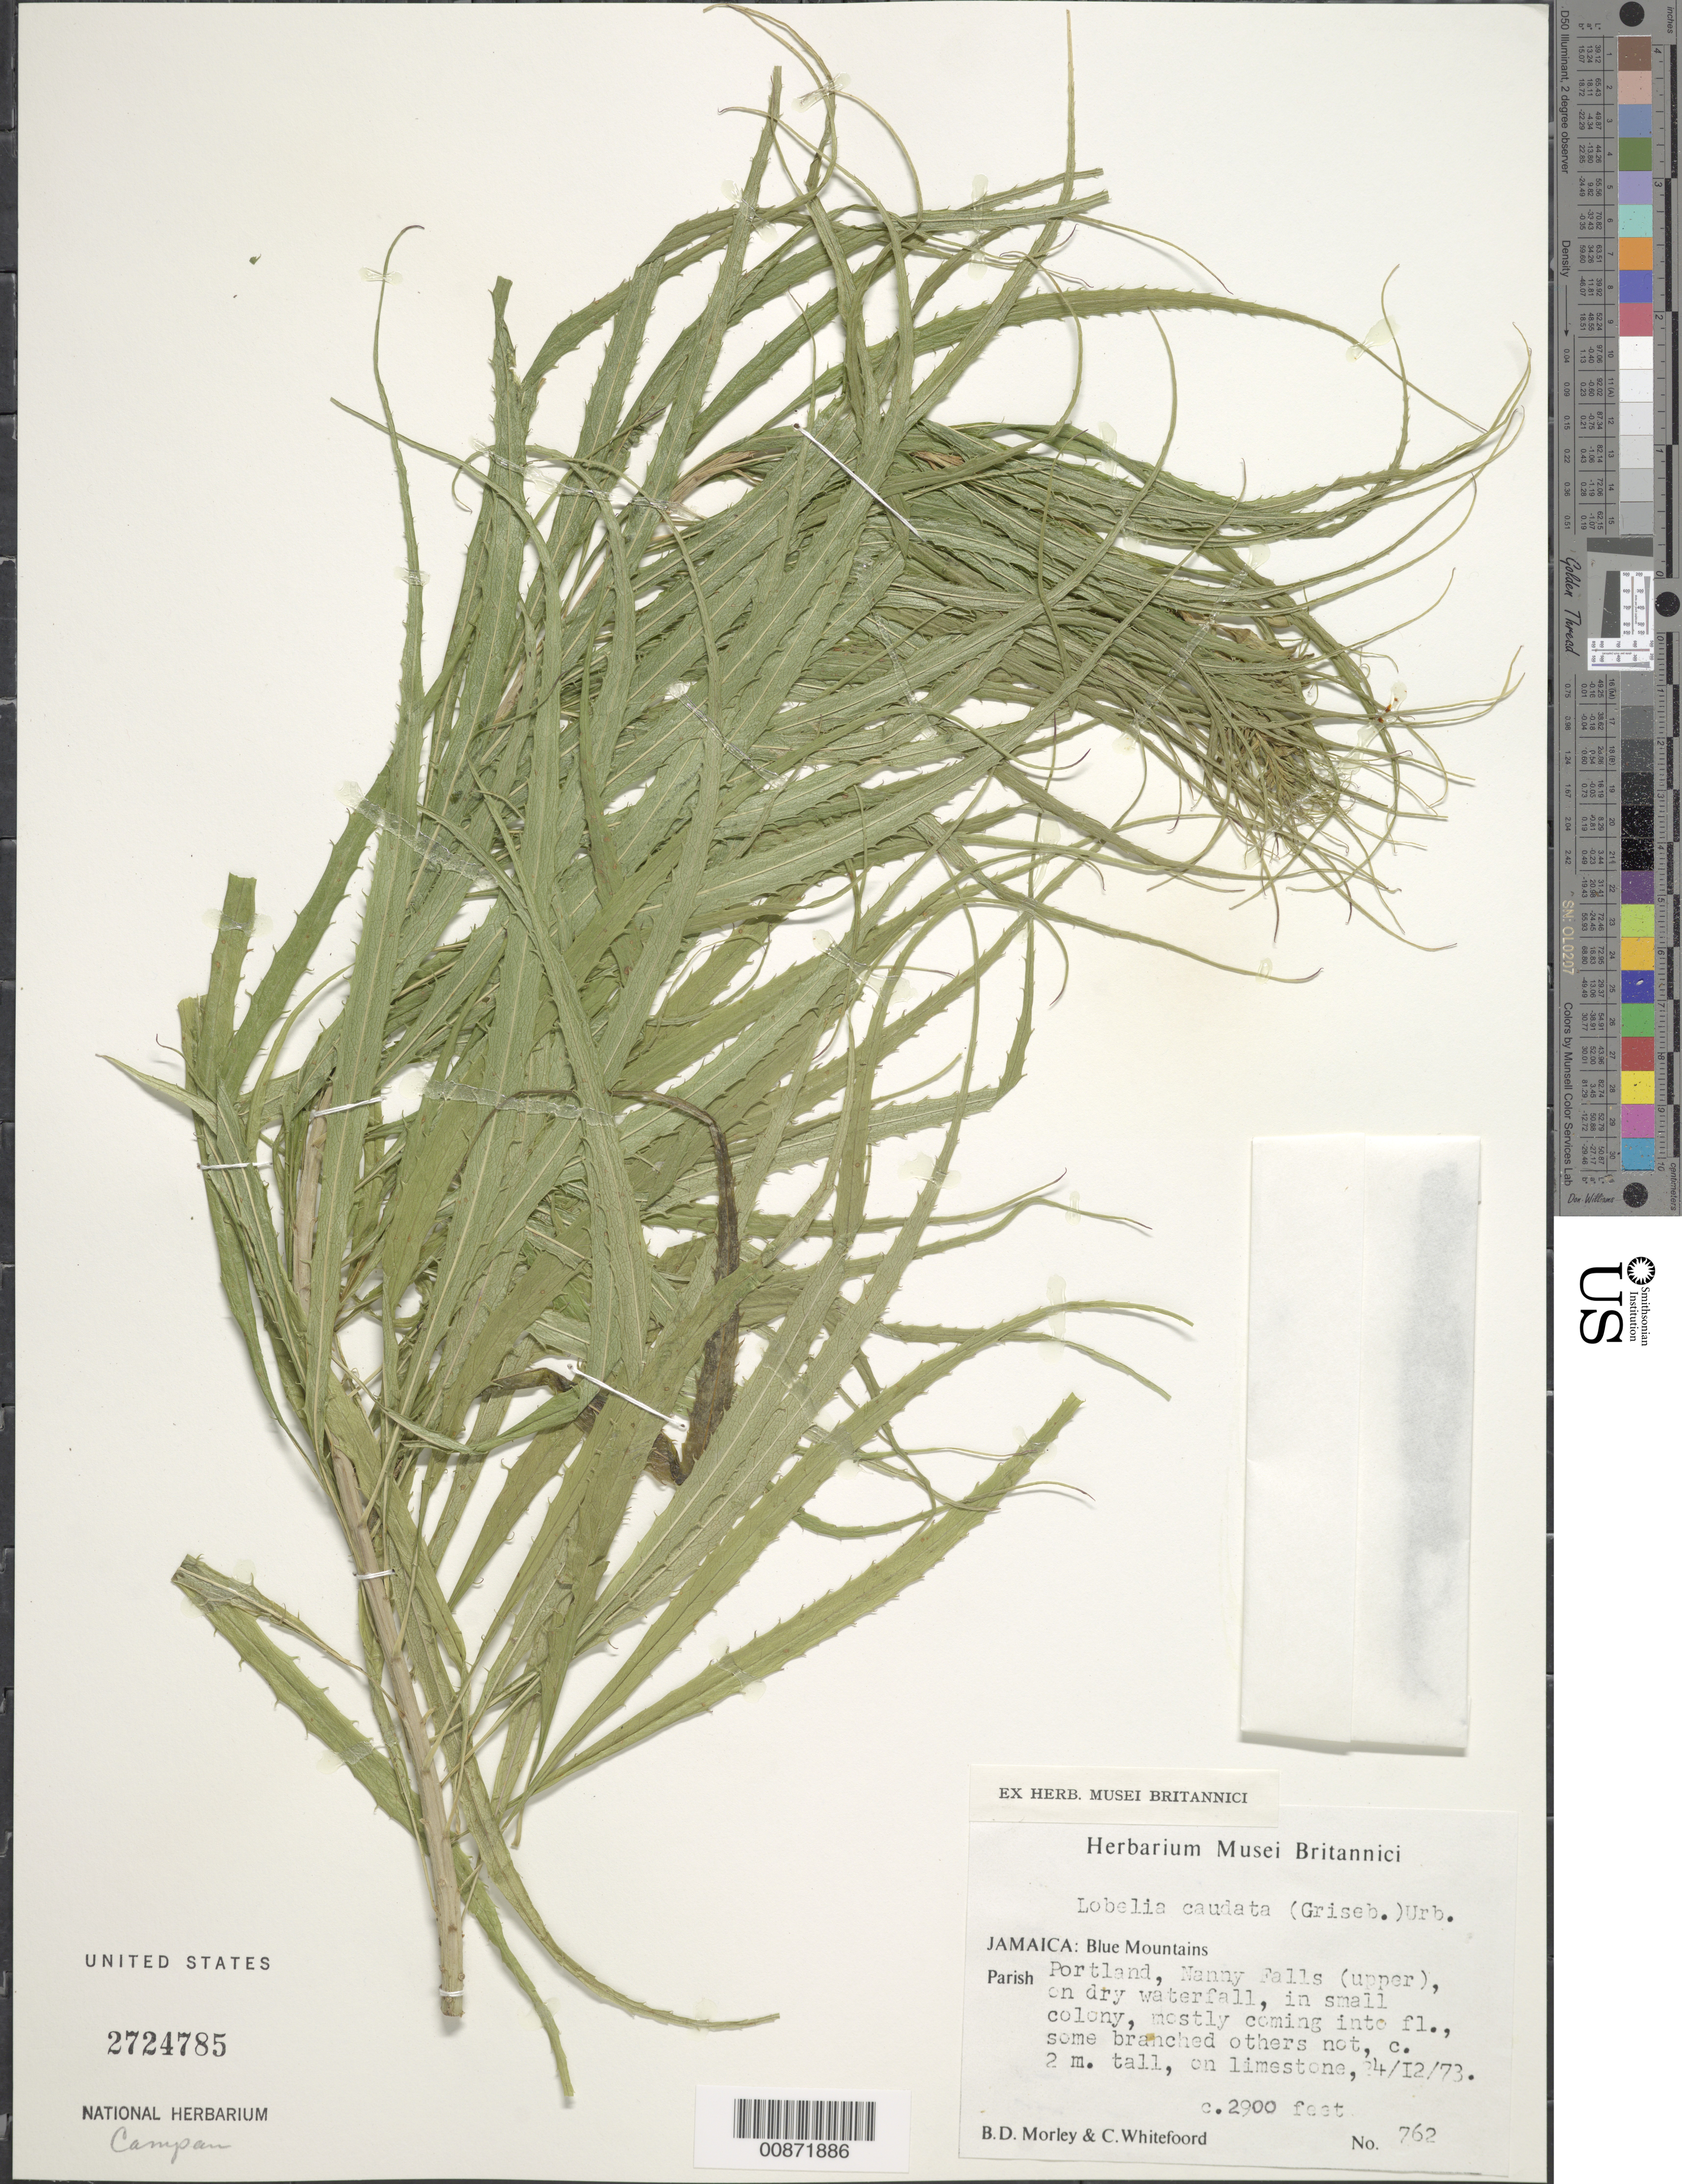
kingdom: Plantae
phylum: Tracheophyta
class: Magnoliopsida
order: Asterales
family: Campanulaceae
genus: Lobelia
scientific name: Lobelia caudata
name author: (Griseb.) Urb.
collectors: B. D. Morley & C. Whitefoord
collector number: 762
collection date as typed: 24 Dec 1973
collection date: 1973-12-24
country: Jamaica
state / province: Portland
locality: Nanny Falls (upper), Blue Mountains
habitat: Montane. On dry waterfall, on limestone.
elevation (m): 884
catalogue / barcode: US 2724785